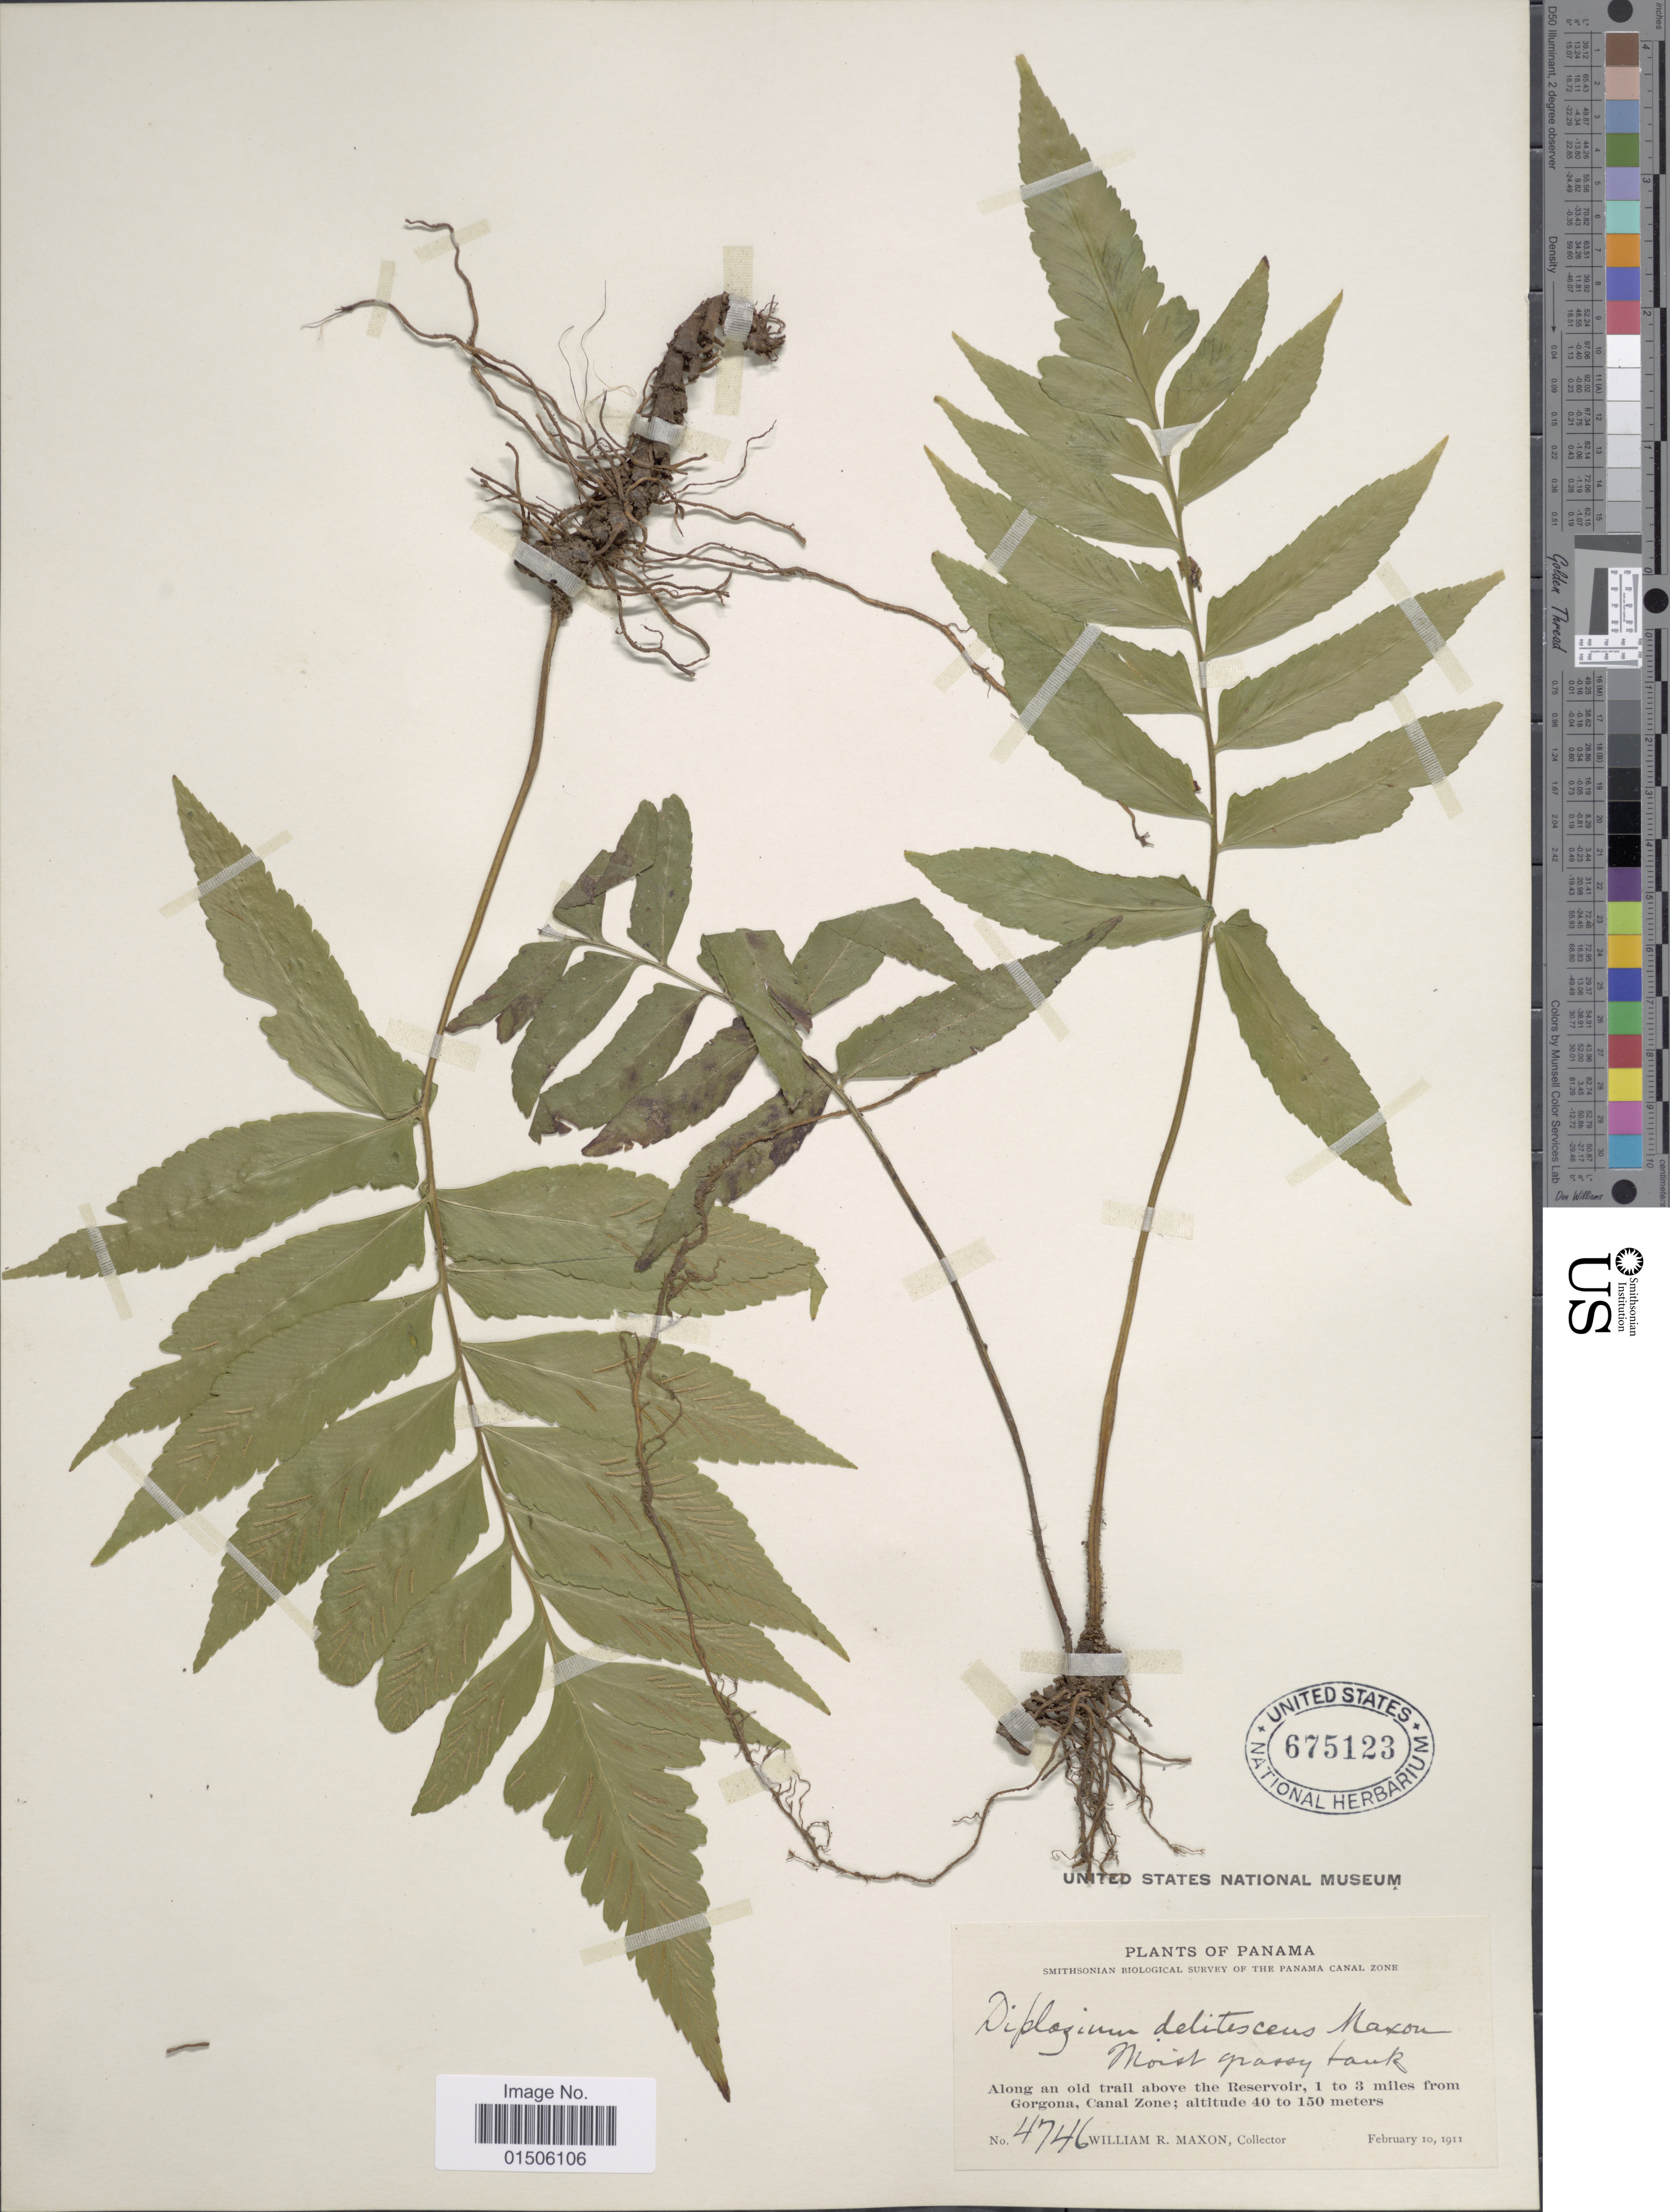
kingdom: Plantae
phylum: Tracheophyta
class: Polypodiopsida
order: Polypodiales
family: Aspleniaceae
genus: Asplenium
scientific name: Asplenium delitescens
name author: (Maxon) L.D. Gómez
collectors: W. R. Maxon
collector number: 4746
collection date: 1911-02-10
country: Panama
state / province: Colón / Panamá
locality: Along an old trail above the Reservoir, 1 to 3 miles from Gorgona, Canal Zone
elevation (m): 40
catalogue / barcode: US 675123